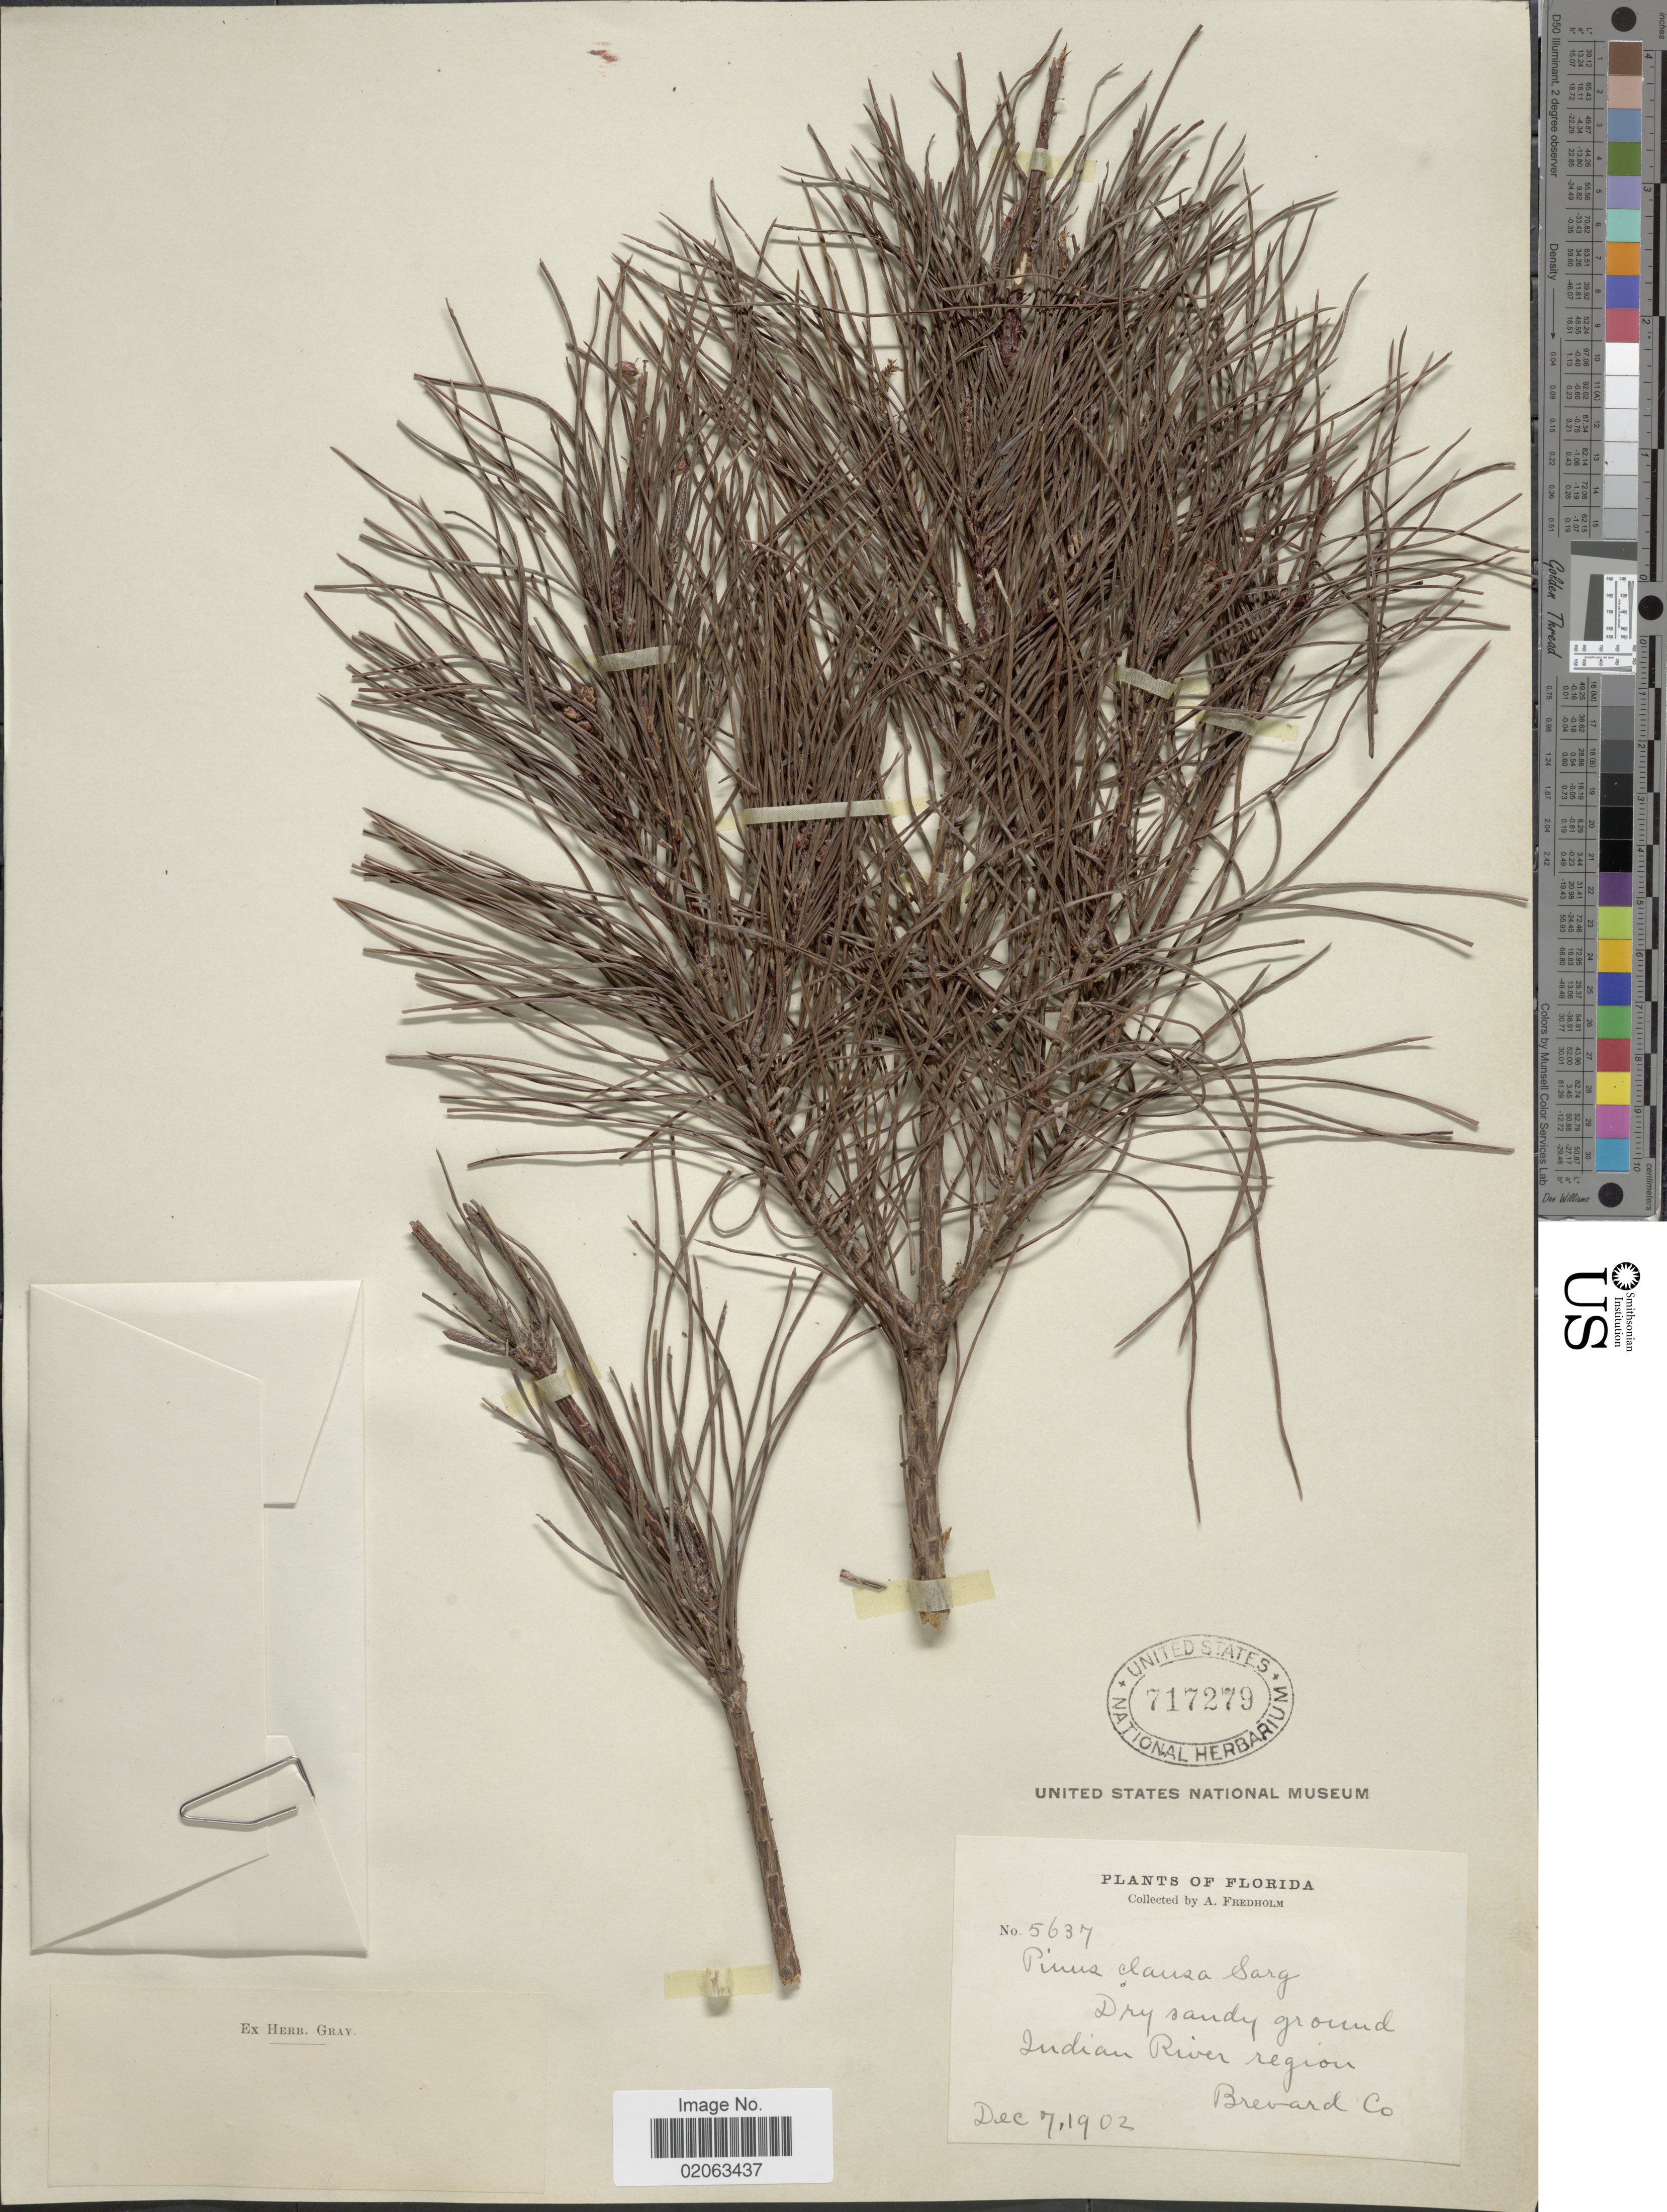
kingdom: Plantae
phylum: Tracheophyta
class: Pinopsida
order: Pinales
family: Pinaceae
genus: Pinus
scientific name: Pinus clausa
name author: (Chapm. ex Engelm.) Vasey ex Sarg.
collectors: A. Fredholm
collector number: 5637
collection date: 1902-12-07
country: United States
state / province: Florida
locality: Florida. Indian River region, Brevard Co.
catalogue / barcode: US 717279